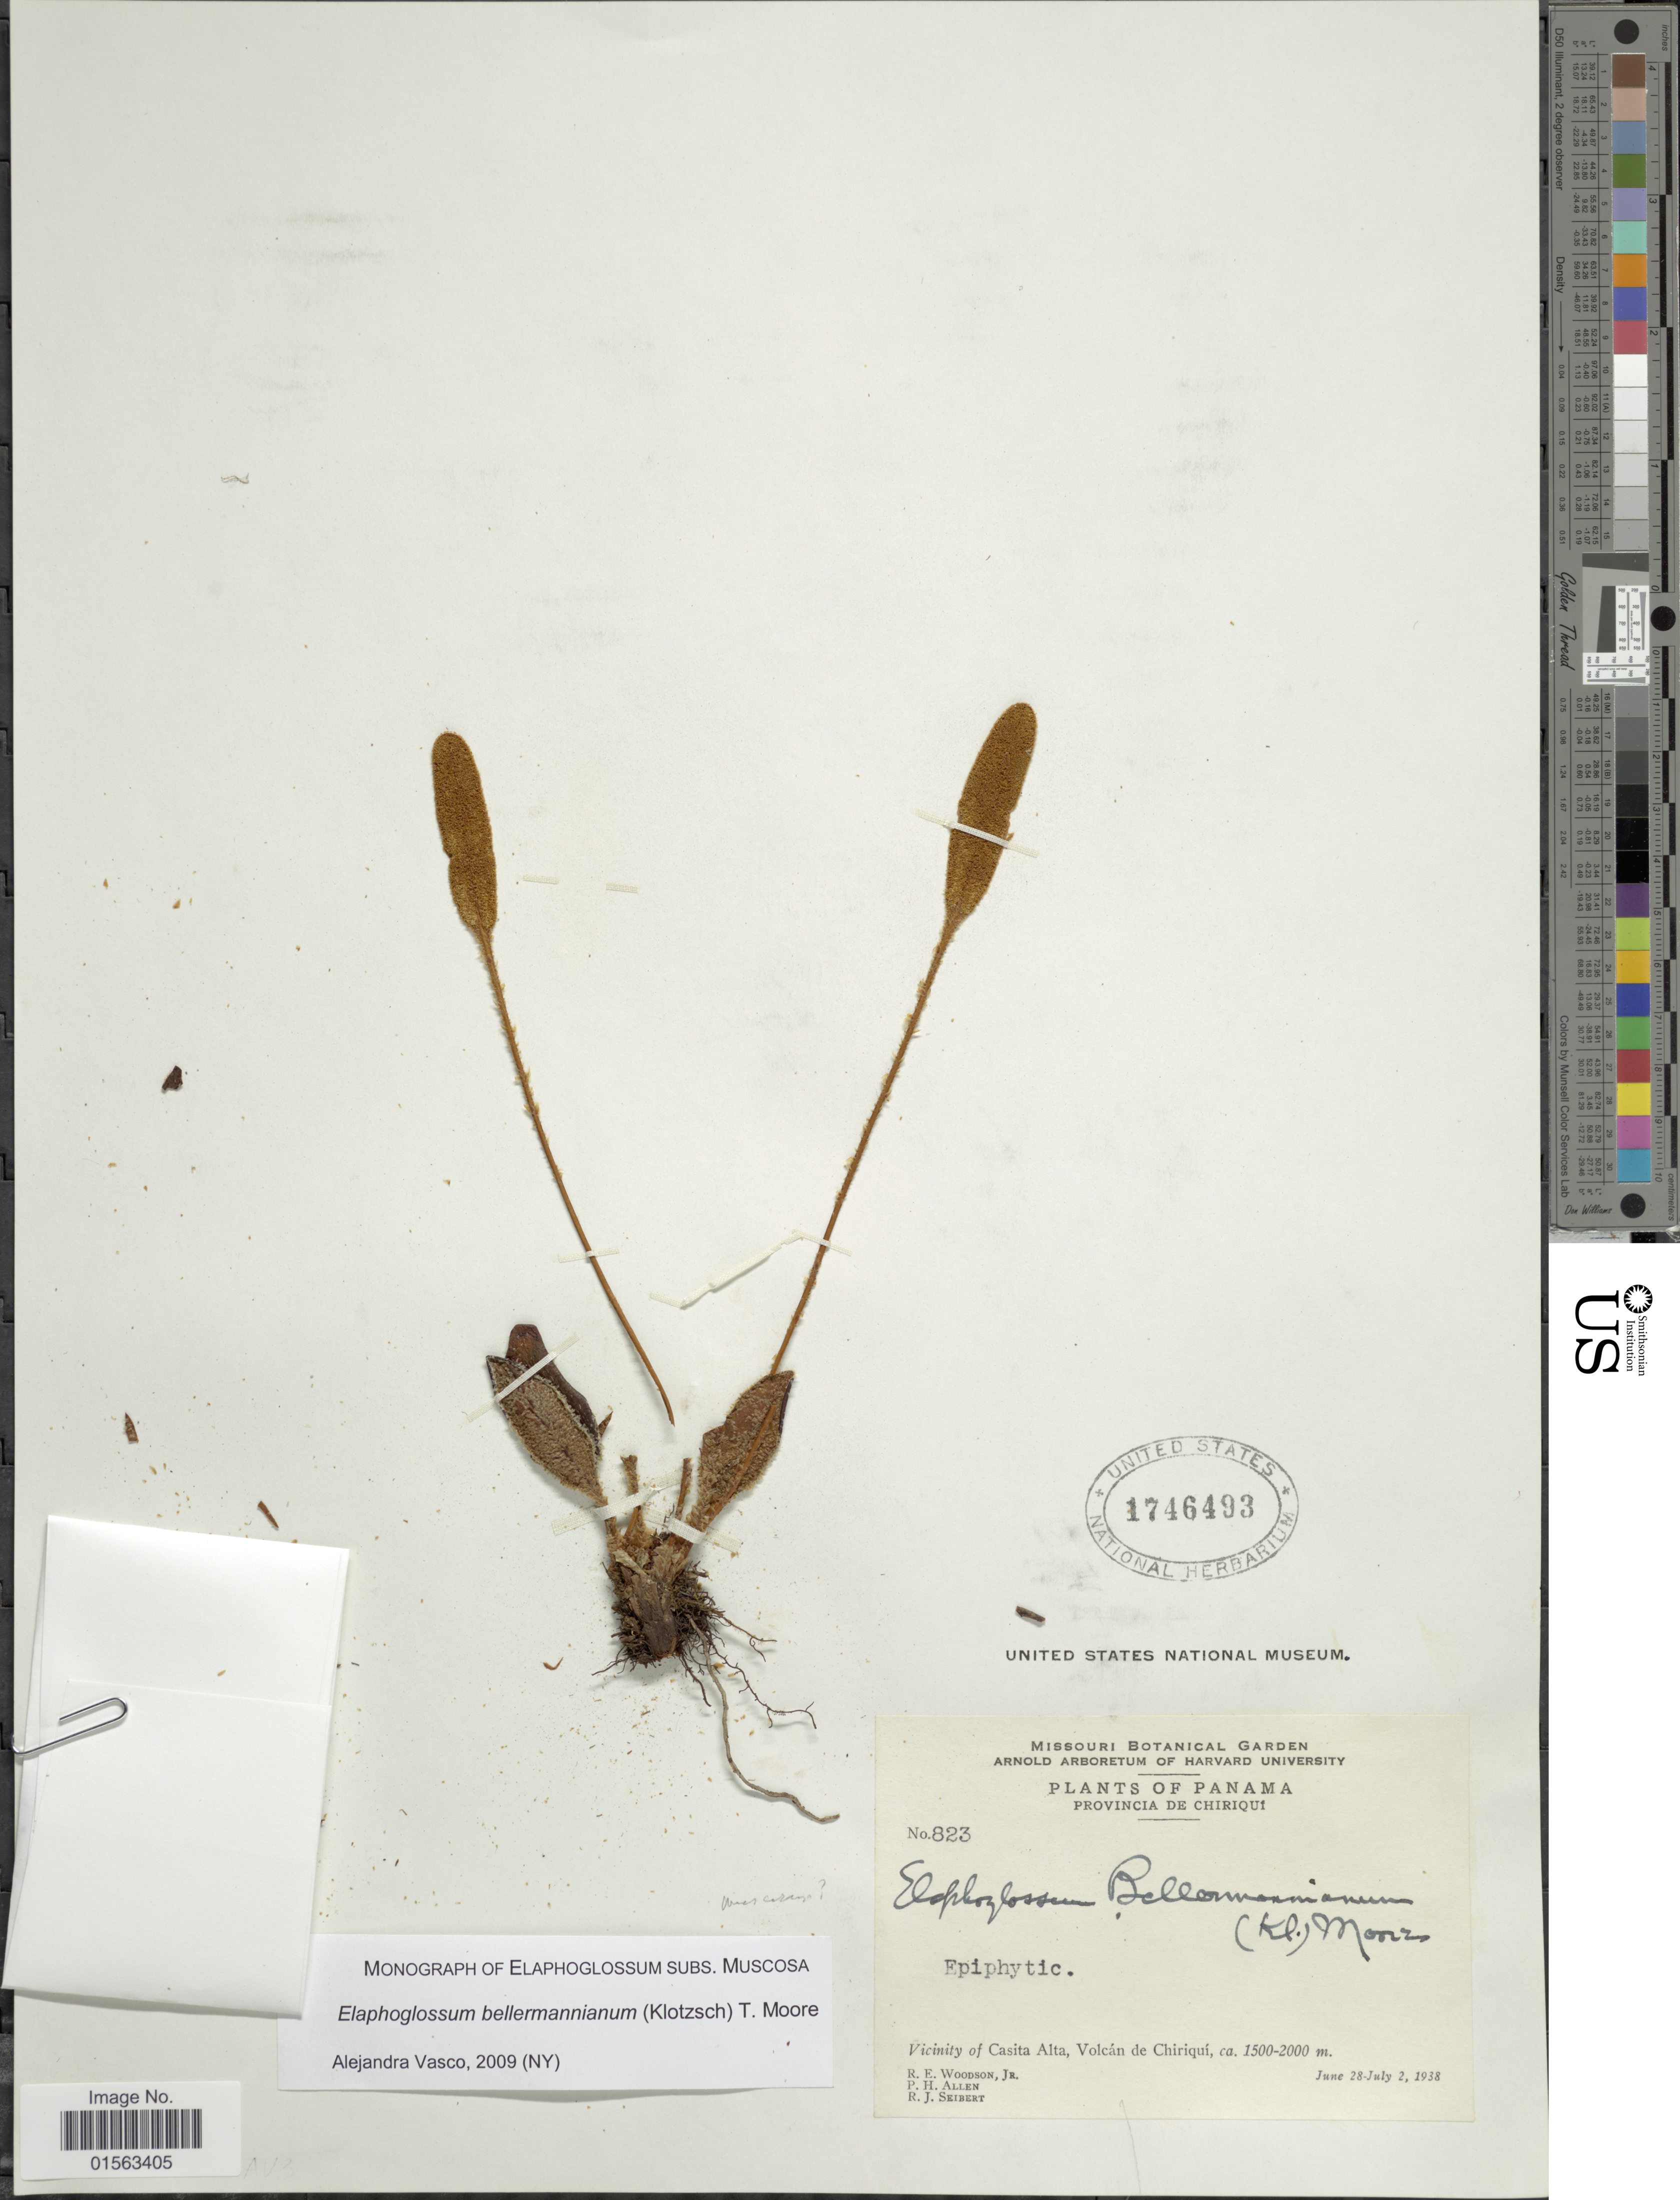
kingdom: Plantae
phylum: Tracheophyta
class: Polypodiopsida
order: Polypodiales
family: Dryopteridaceae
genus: Elaphoglossum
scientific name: Elaphoglossum bellermannianum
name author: (Klotzsch) T. Moore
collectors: R. E. Woodson, P. H. Allen & R. J. Seibert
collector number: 823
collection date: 1938-06-28/1938-07-02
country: Panama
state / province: Chiriqui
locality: Provincia de Chiriqui, Vicinity of Casita Alta, Volcan de Chiriqui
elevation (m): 1500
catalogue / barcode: US 1746493